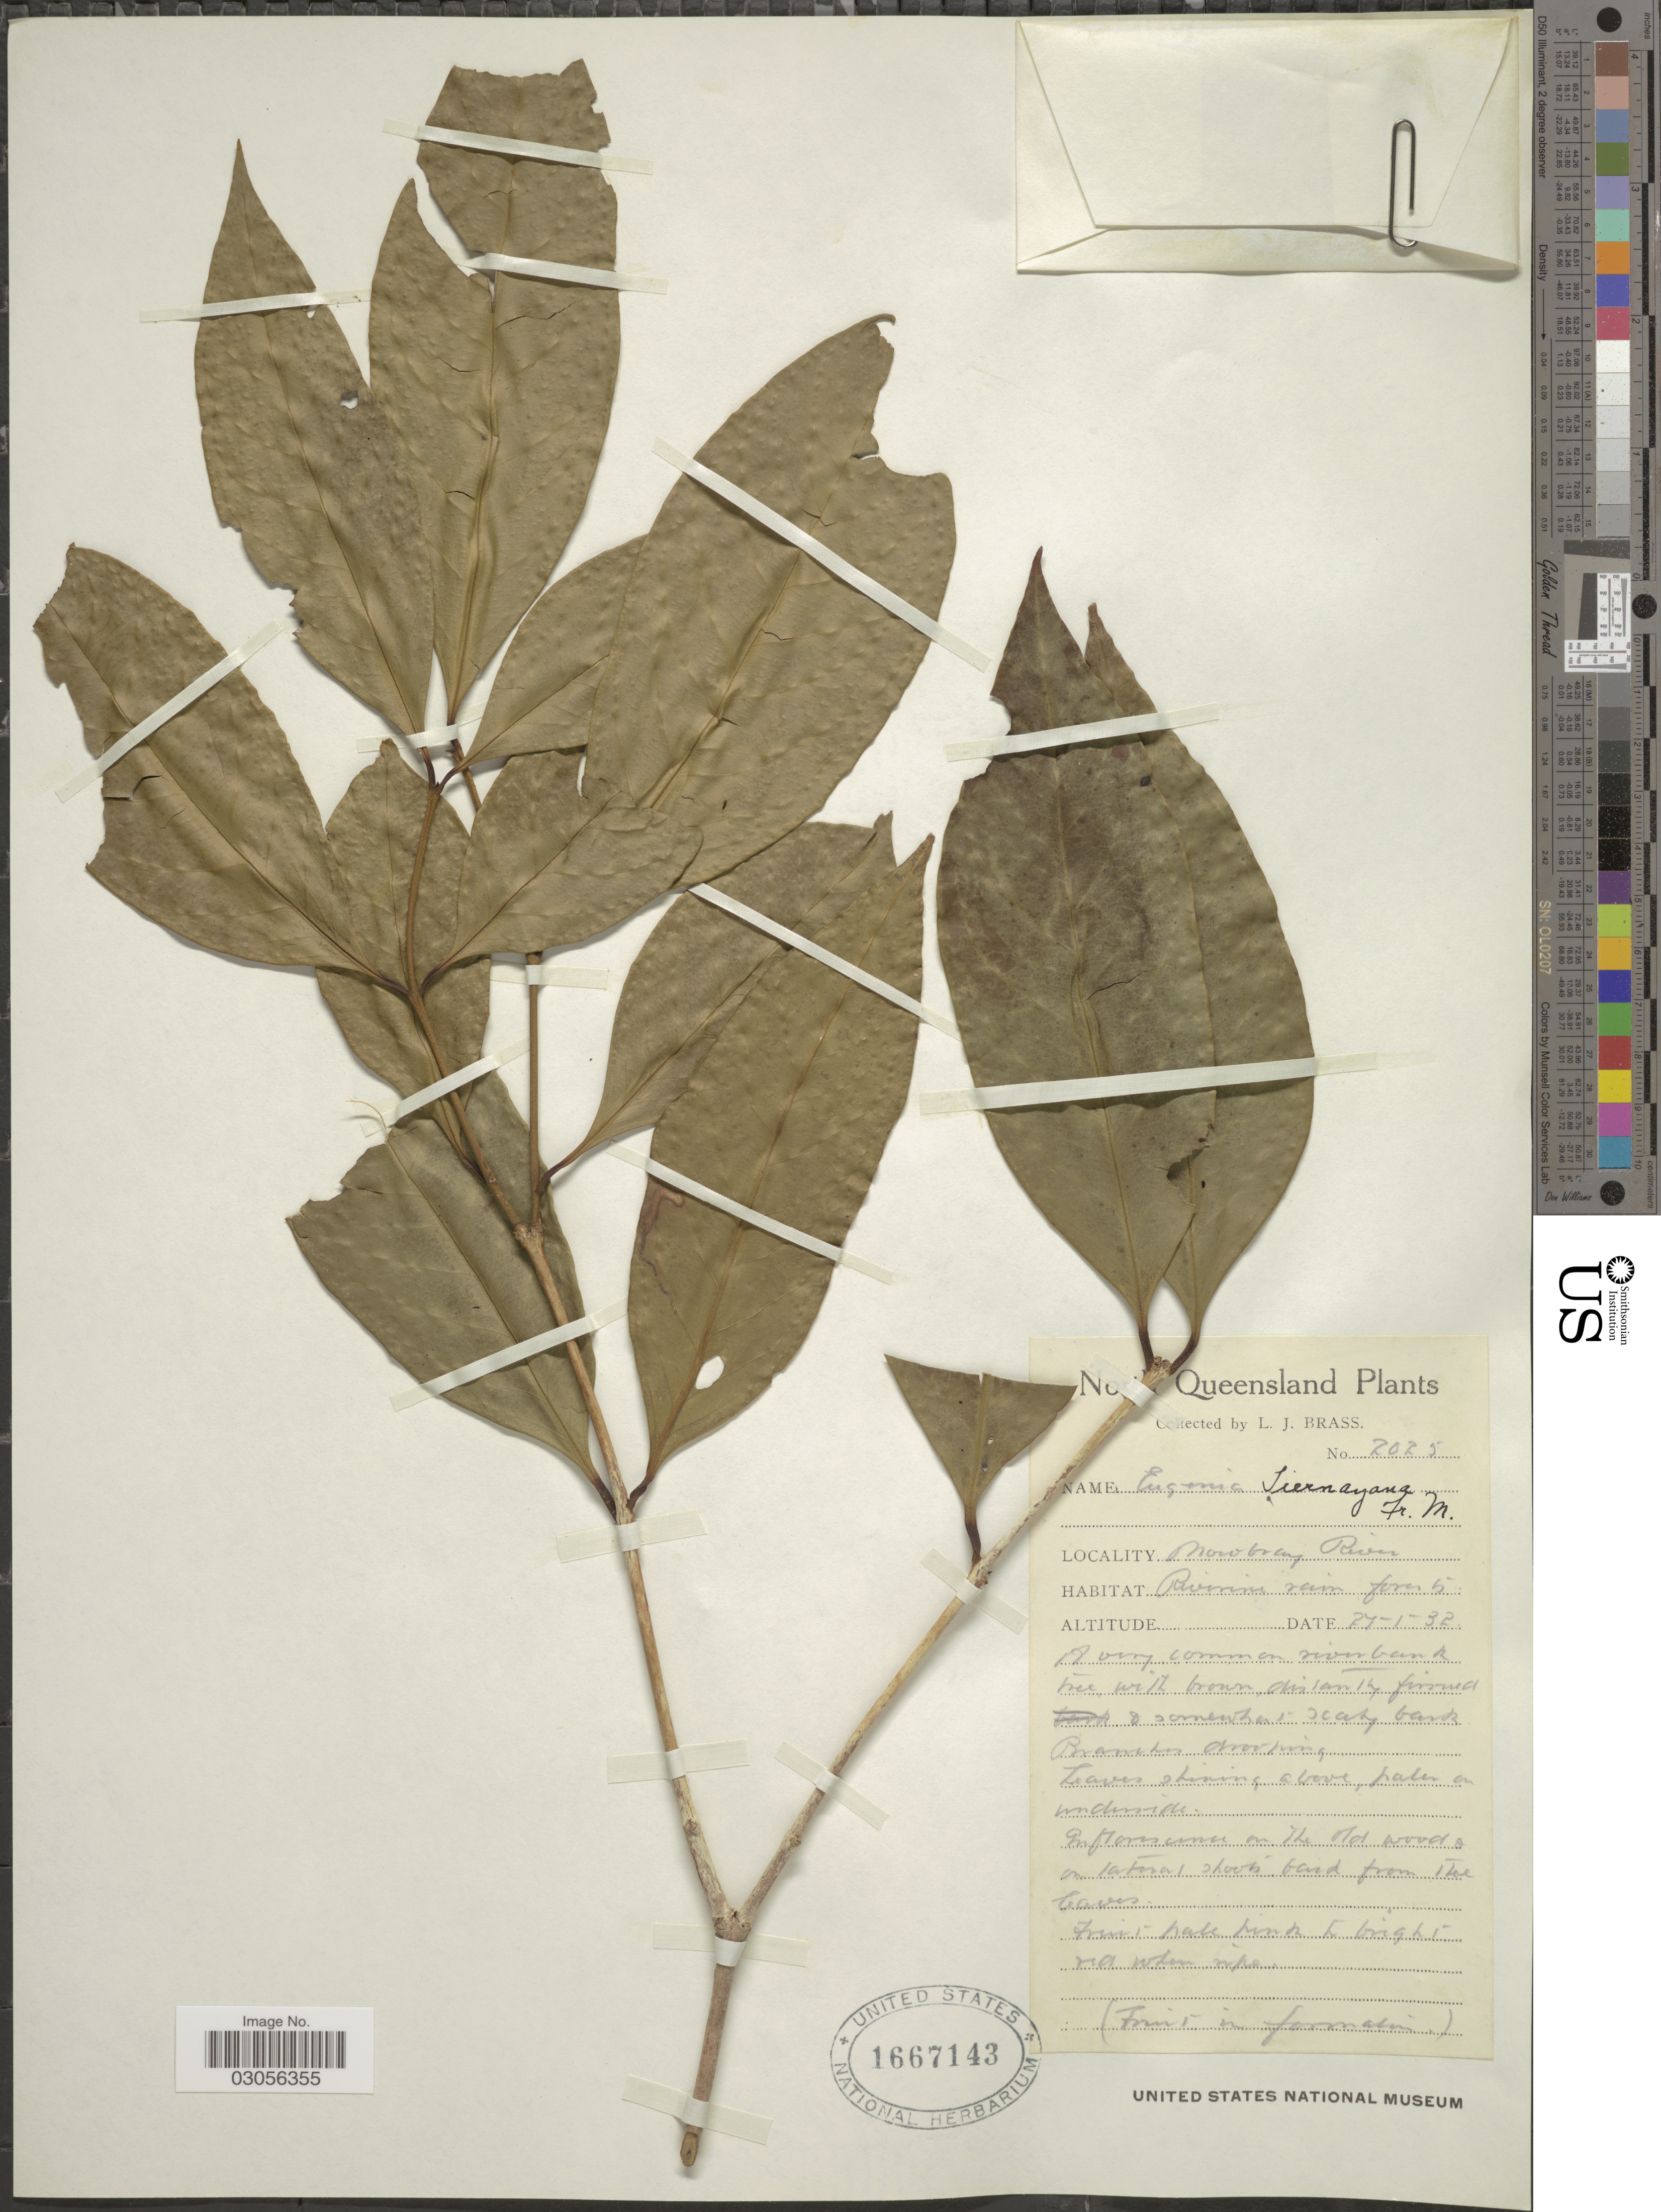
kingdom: Plantae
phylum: Tracheophyta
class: Magnoliopsida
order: Myrtales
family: Myrtaceae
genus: Syzygium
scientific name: Syzygium tierneyanum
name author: (F. Muell.) T.G. Hartley & L.M. Perry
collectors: L. J. Brass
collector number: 2025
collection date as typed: Transcribed d/m/y: 27/1/32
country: Australia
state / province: Queensland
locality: North Queensland. Mowbray River.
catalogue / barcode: US 1667143